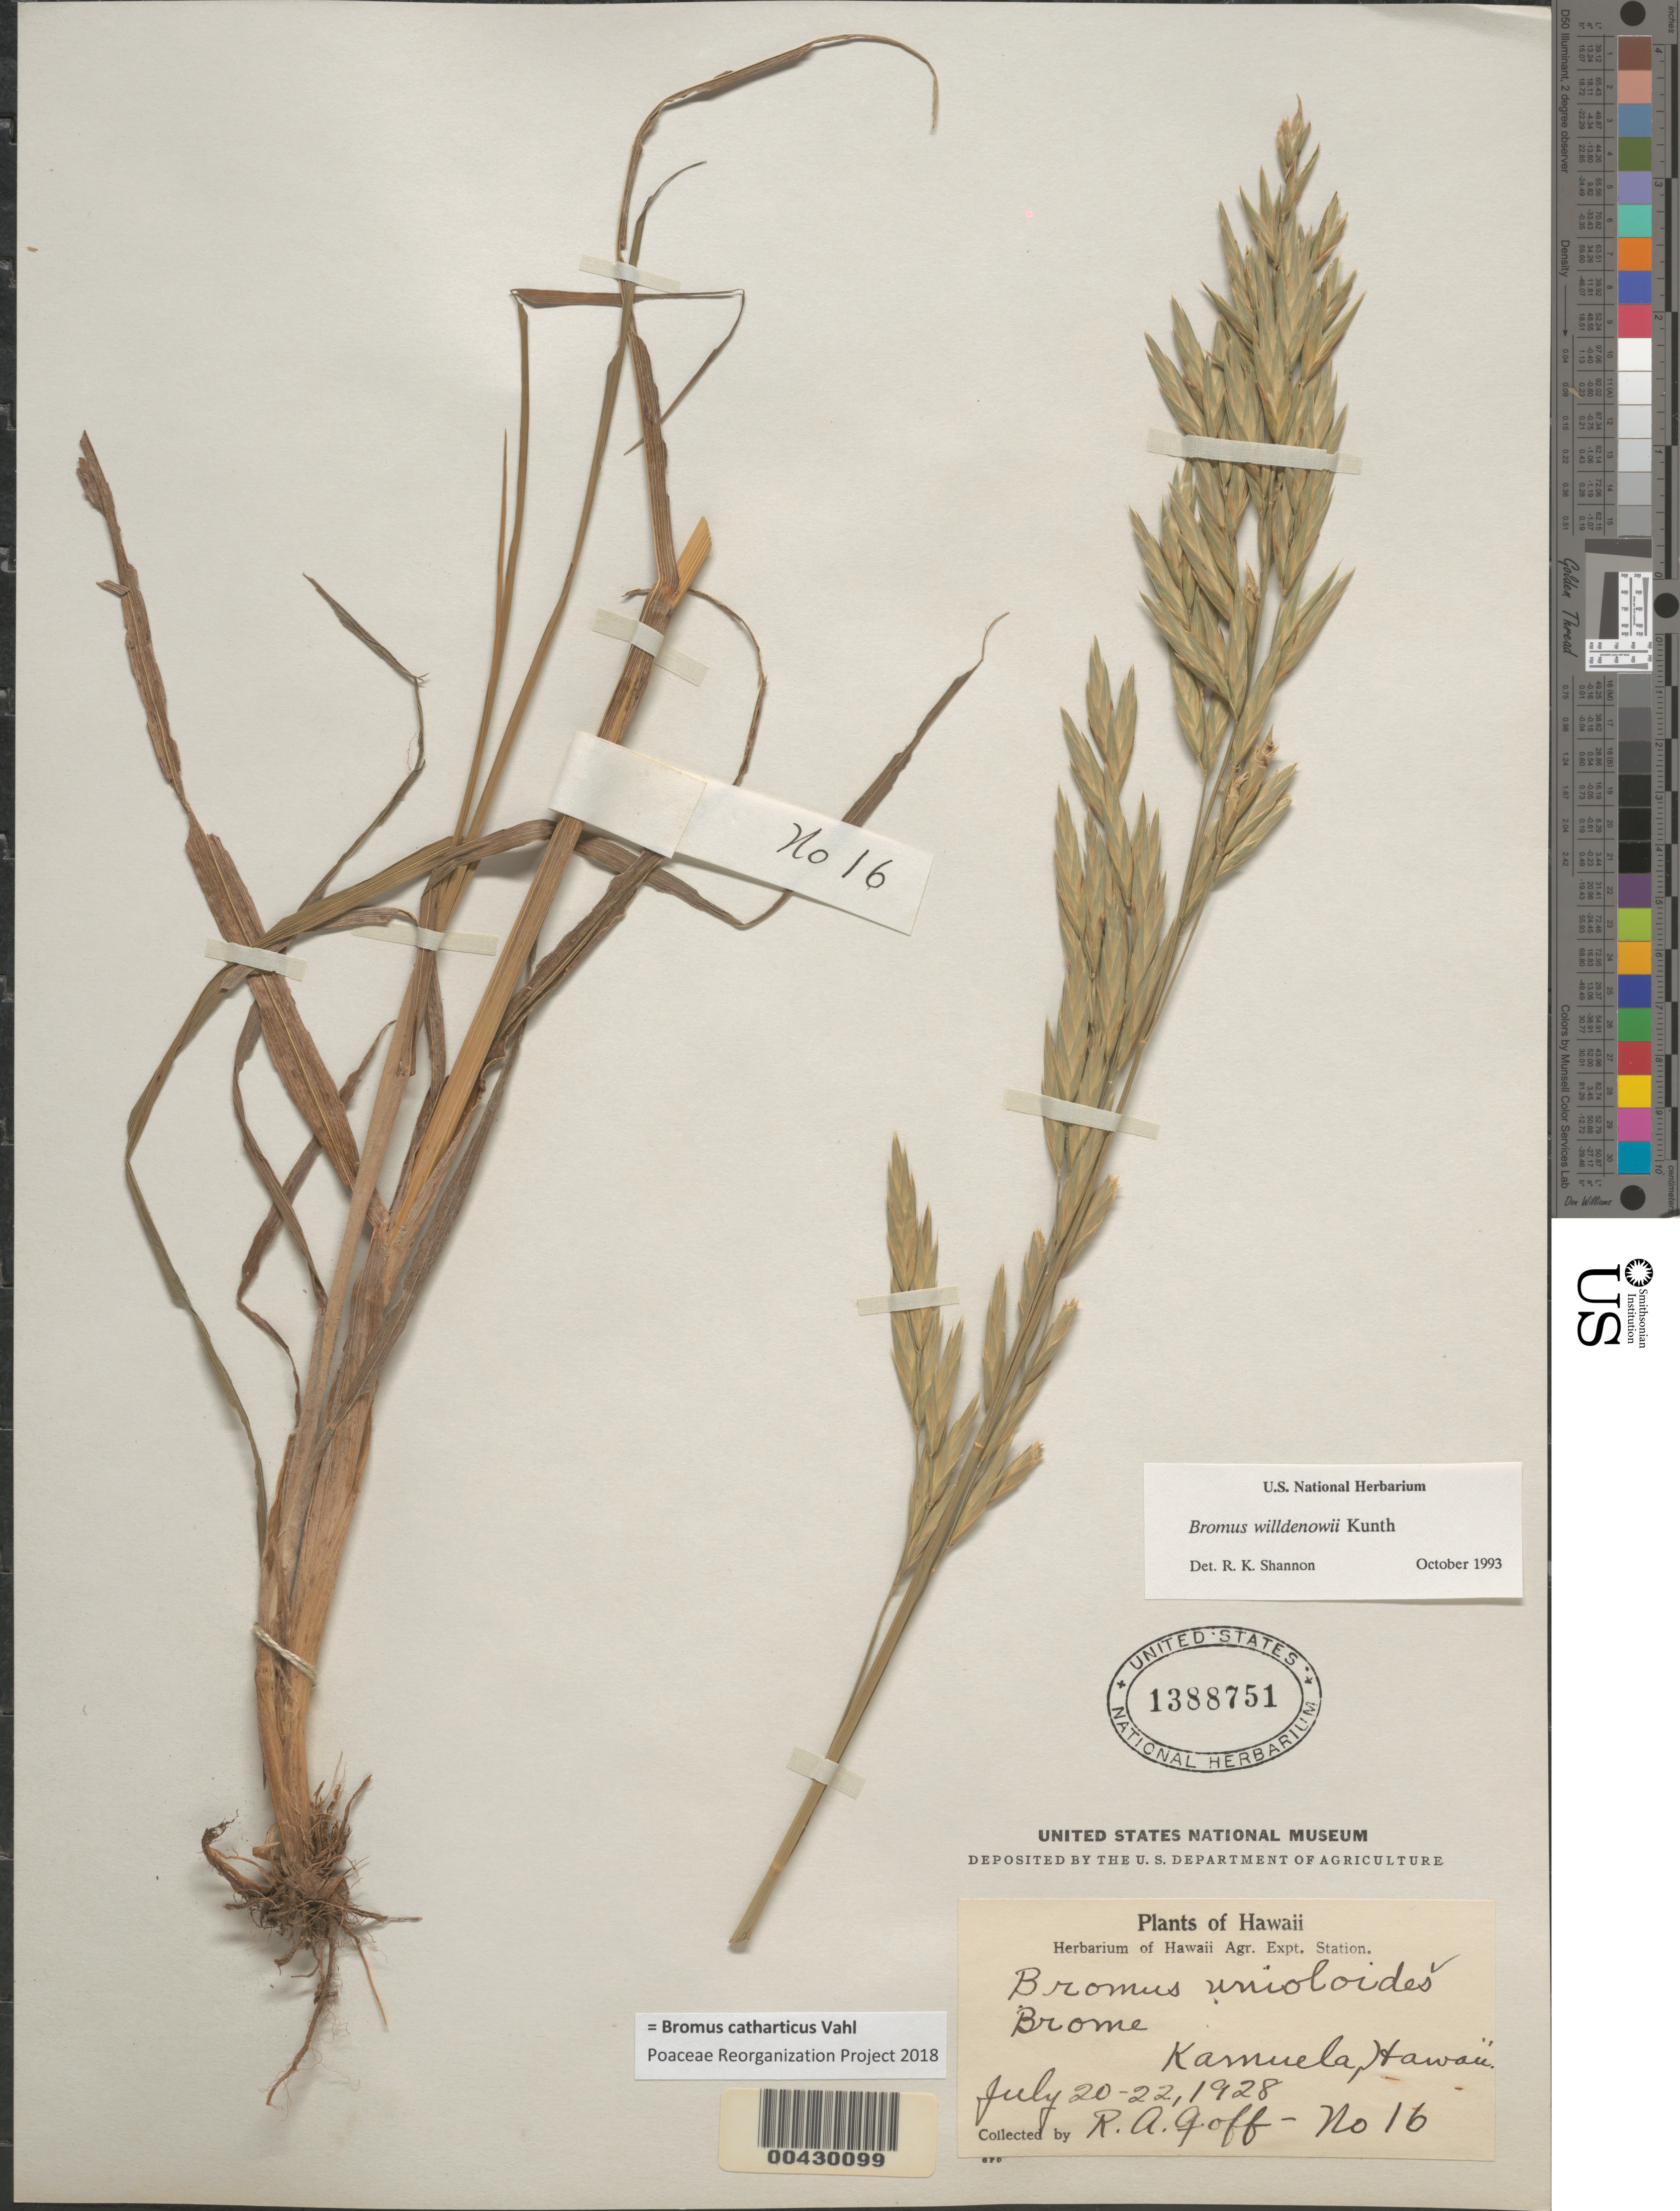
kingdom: Plantae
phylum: Tracheophyta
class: Liliopsida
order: Poales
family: Poaceae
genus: Bromus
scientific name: Bromus catharticus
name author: Vahl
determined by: Poaceae Reorganization Project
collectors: R. Goff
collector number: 16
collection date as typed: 20 Jul 1928 to 22 Jul 1928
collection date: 1928-07-20/1928-07-22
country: United States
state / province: Hawaii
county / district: Hawaii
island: Hawaii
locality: Kamuela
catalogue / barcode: US 1388751